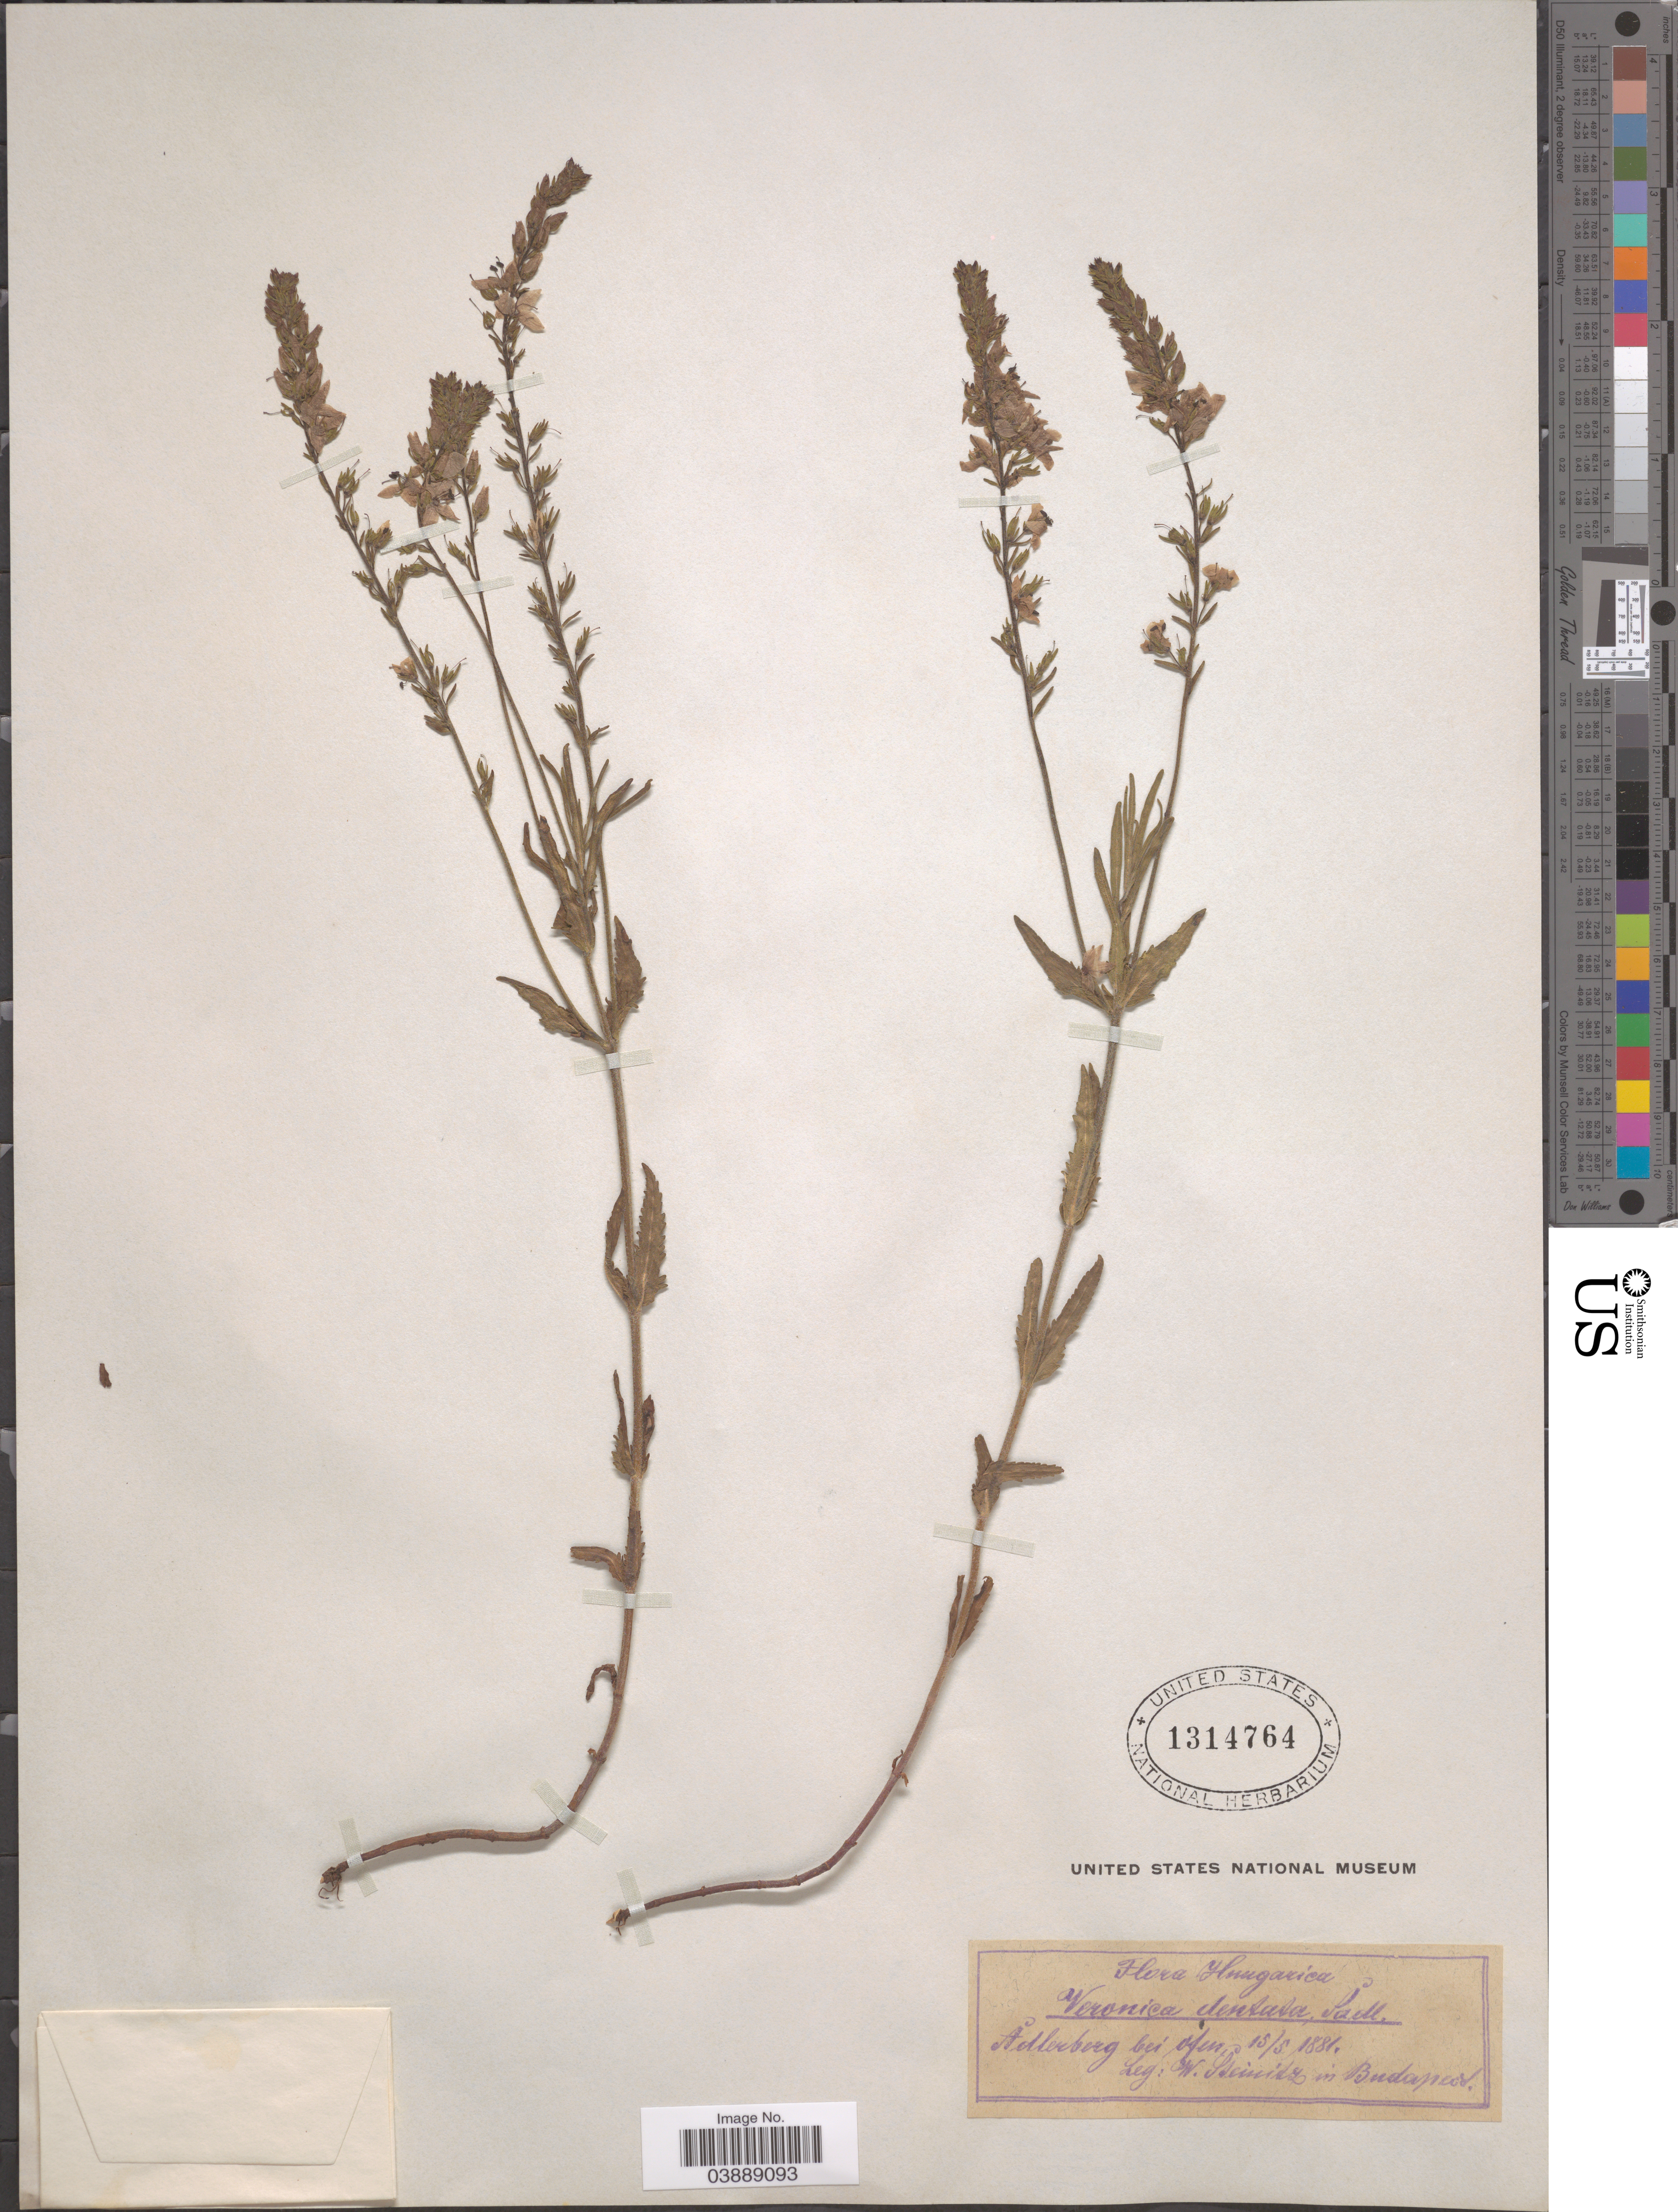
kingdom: Plantae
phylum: Tracheophyta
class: Magnoliopsida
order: Lamiales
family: Plantaginaceae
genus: Veronica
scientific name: Veronica dentata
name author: F.W. Schmidt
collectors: W. Steinitz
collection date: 1881-05-15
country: Hungary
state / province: Budapest, Capital District of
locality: Adlerberg bei Ofen [interpreted].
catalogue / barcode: US 1314764